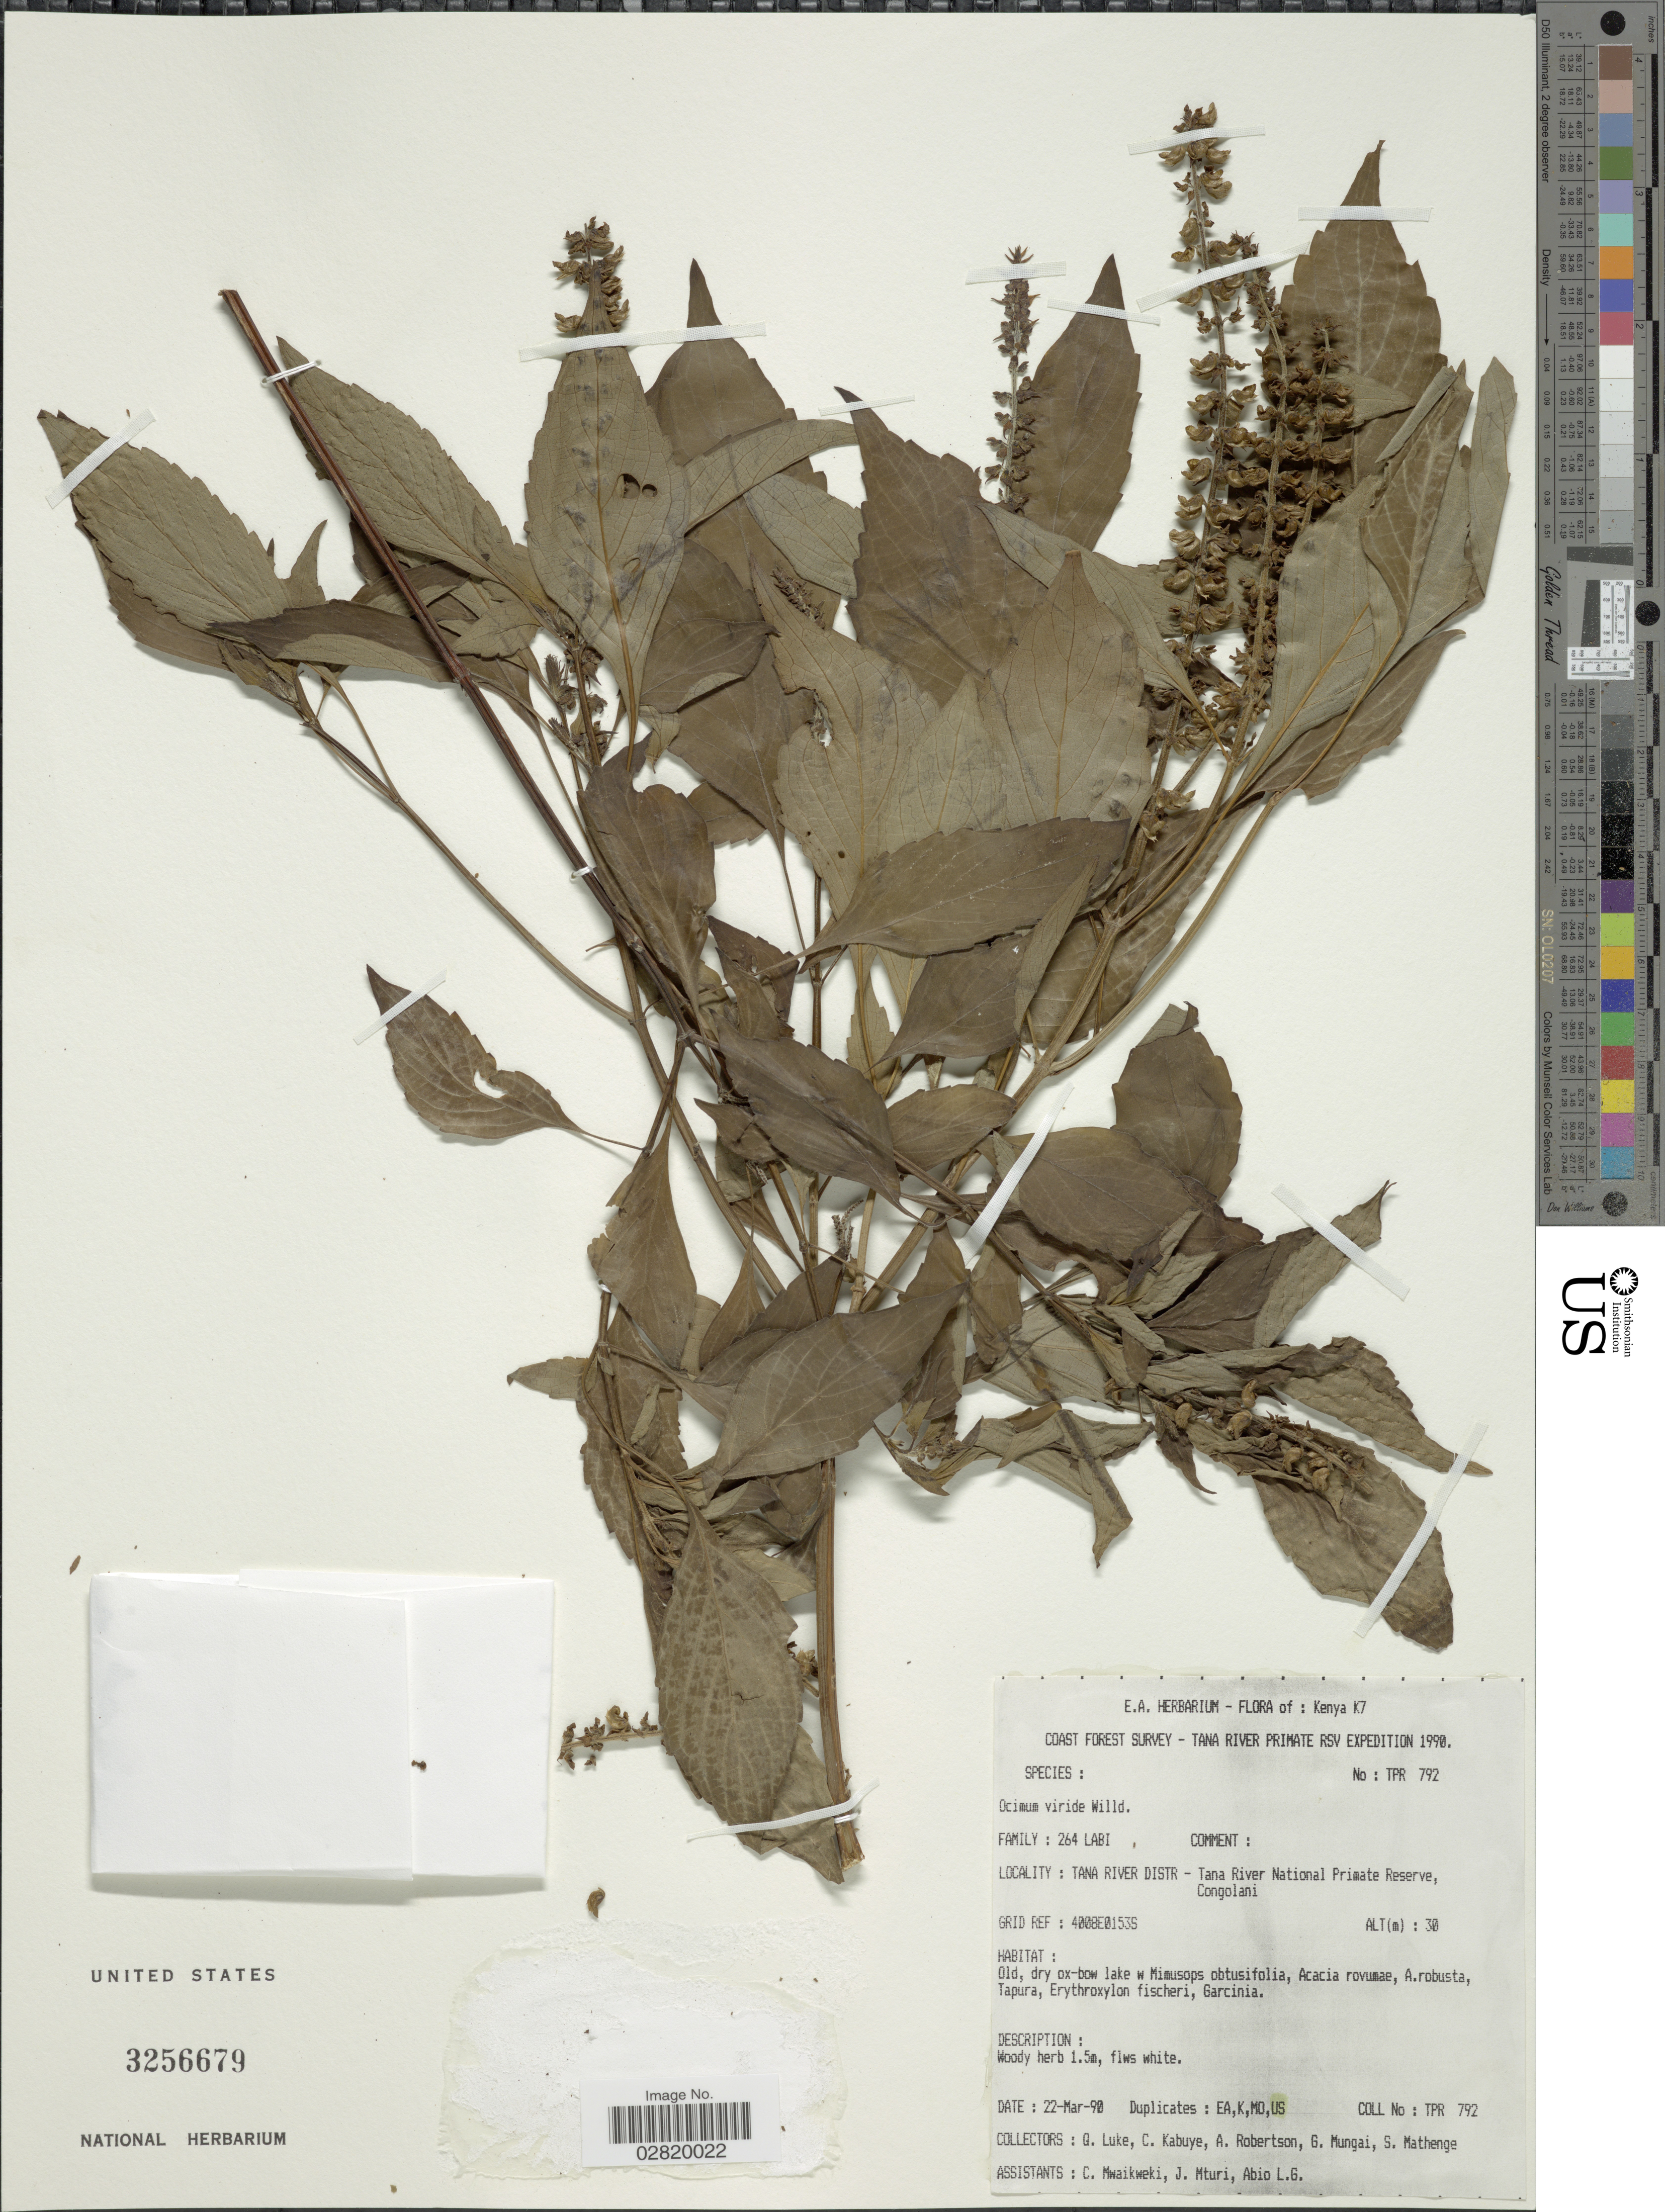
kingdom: Plantae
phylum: Tracheophyta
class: Magnoliopsida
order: Lamiales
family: Lamiaceae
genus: Ocimum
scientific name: Ocimum viride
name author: Willd.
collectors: G. Luke, C. Kabuye, A. Robertson, G. Mungai & et al.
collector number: TPR792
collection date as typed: Transcribed d/m/y: 22/3/90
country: Kenya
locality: Kenya K7, Coast Forest Survey - Tana River Primate RSV, Tana River Distr, Tana River National Primate Reserve, Congolani.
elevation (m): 30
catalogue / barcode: US 3256679